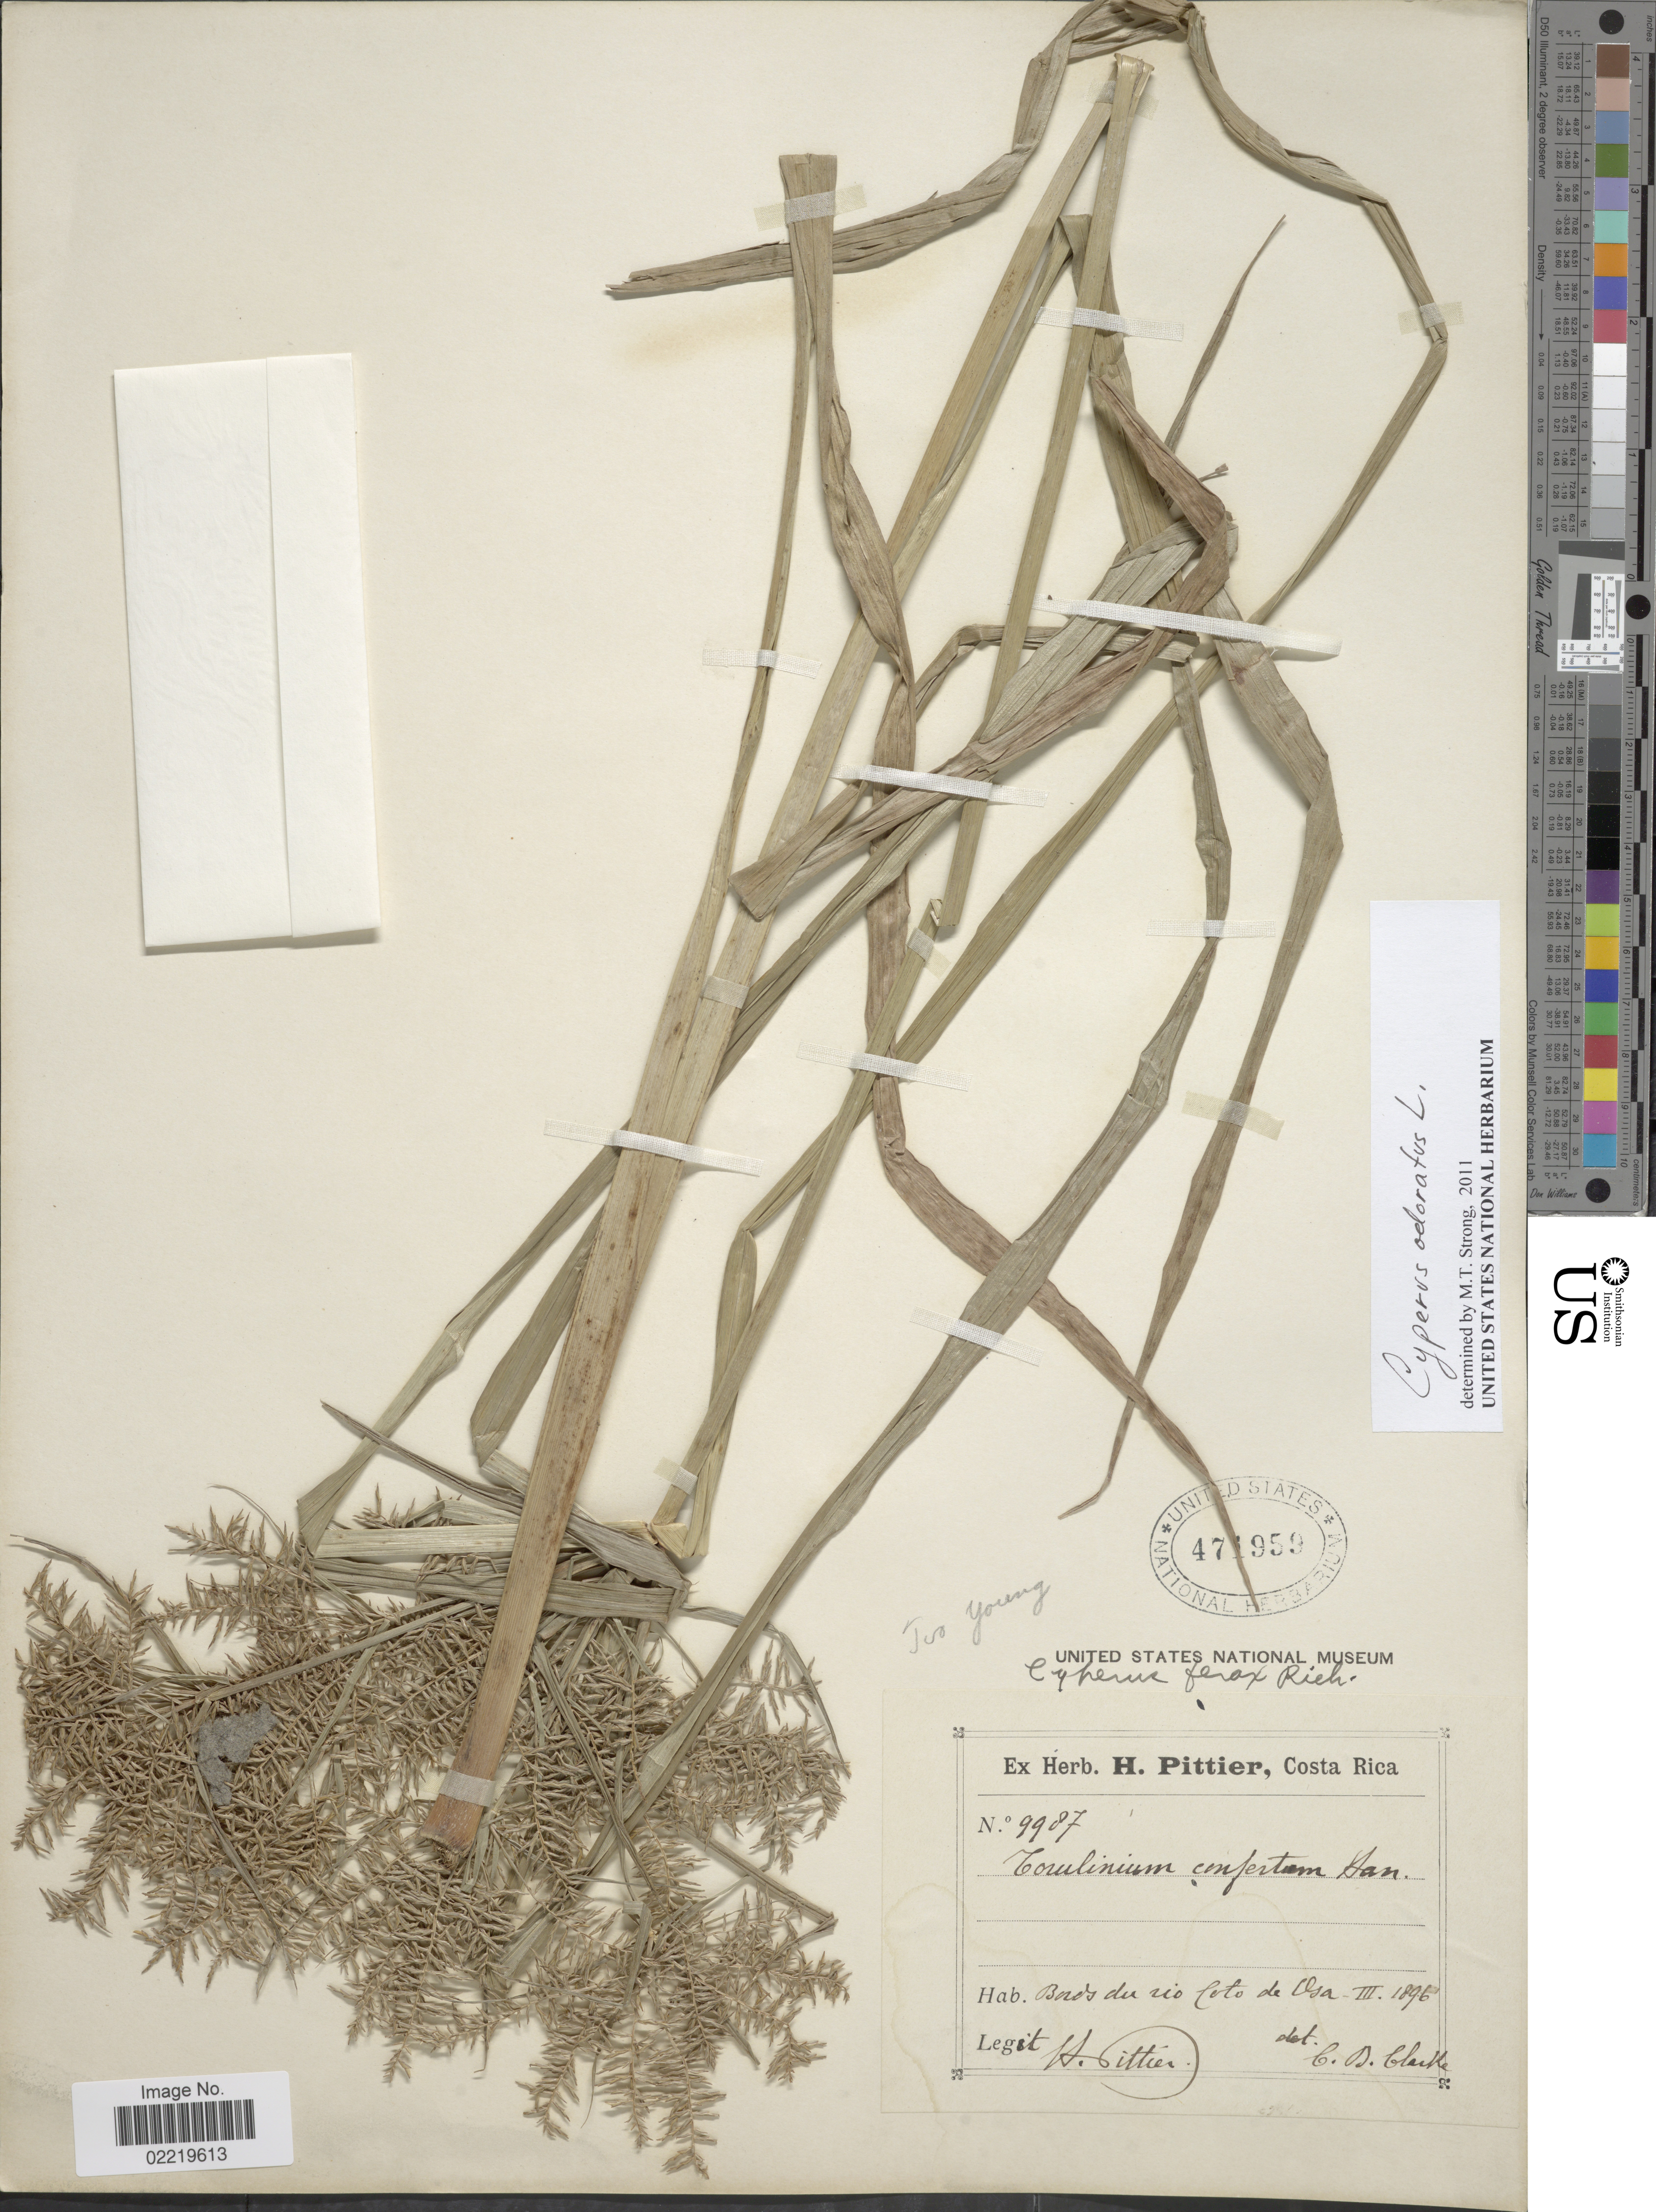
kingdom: Plantae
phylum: Tracheophyta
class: Liliopsida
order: Poales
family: Cyperaceae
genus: Cyperus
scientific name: Cyperus odoratus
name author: L.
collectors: H. F. Pittier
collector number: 9987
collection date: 1896-03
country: Costa Rica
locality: Bords du rio Coto de Osa.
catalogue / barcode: US 471959